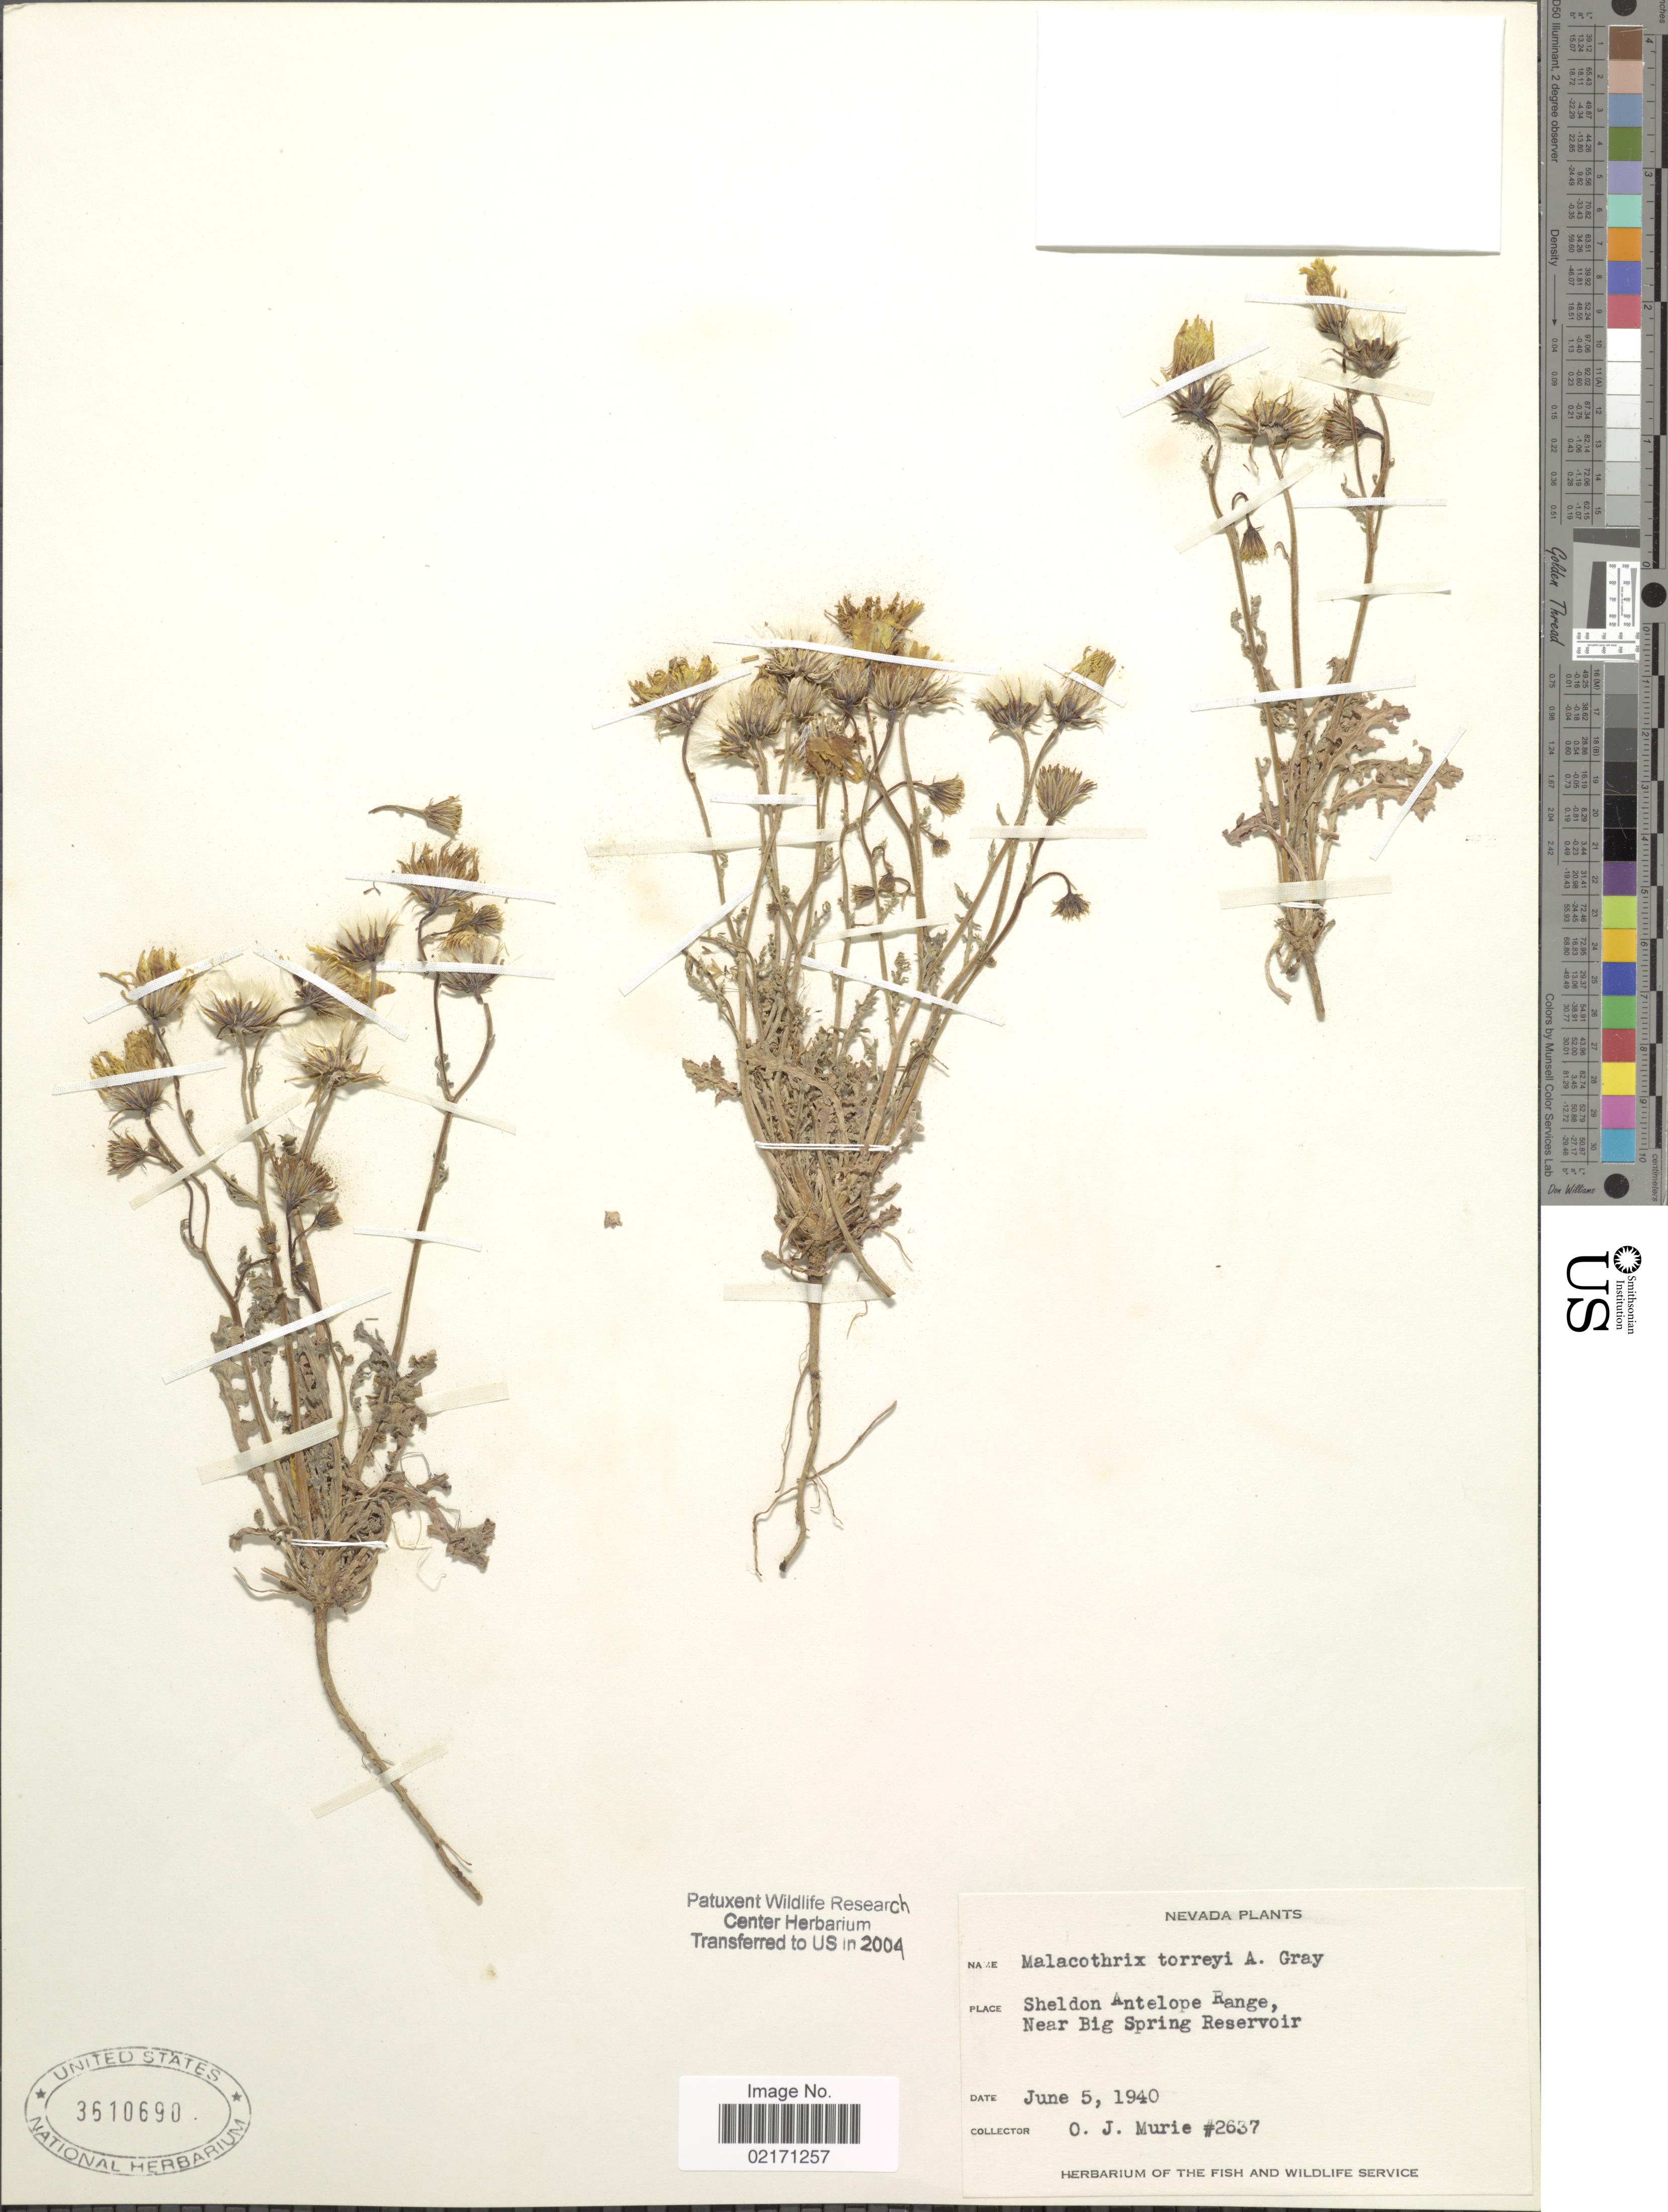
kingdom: Plantae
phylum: Tracheophyta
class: Magnoliopsida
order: Asterales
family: Asteraceae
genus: Malacothrix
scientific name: Malacothrix torreyi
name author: A. Gray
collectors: O. Murie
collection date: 1940-06-05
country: United States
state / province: Nevada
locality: Sheldon Antelope Range. Near Big Springs Reservoir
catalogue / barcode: US 3610690